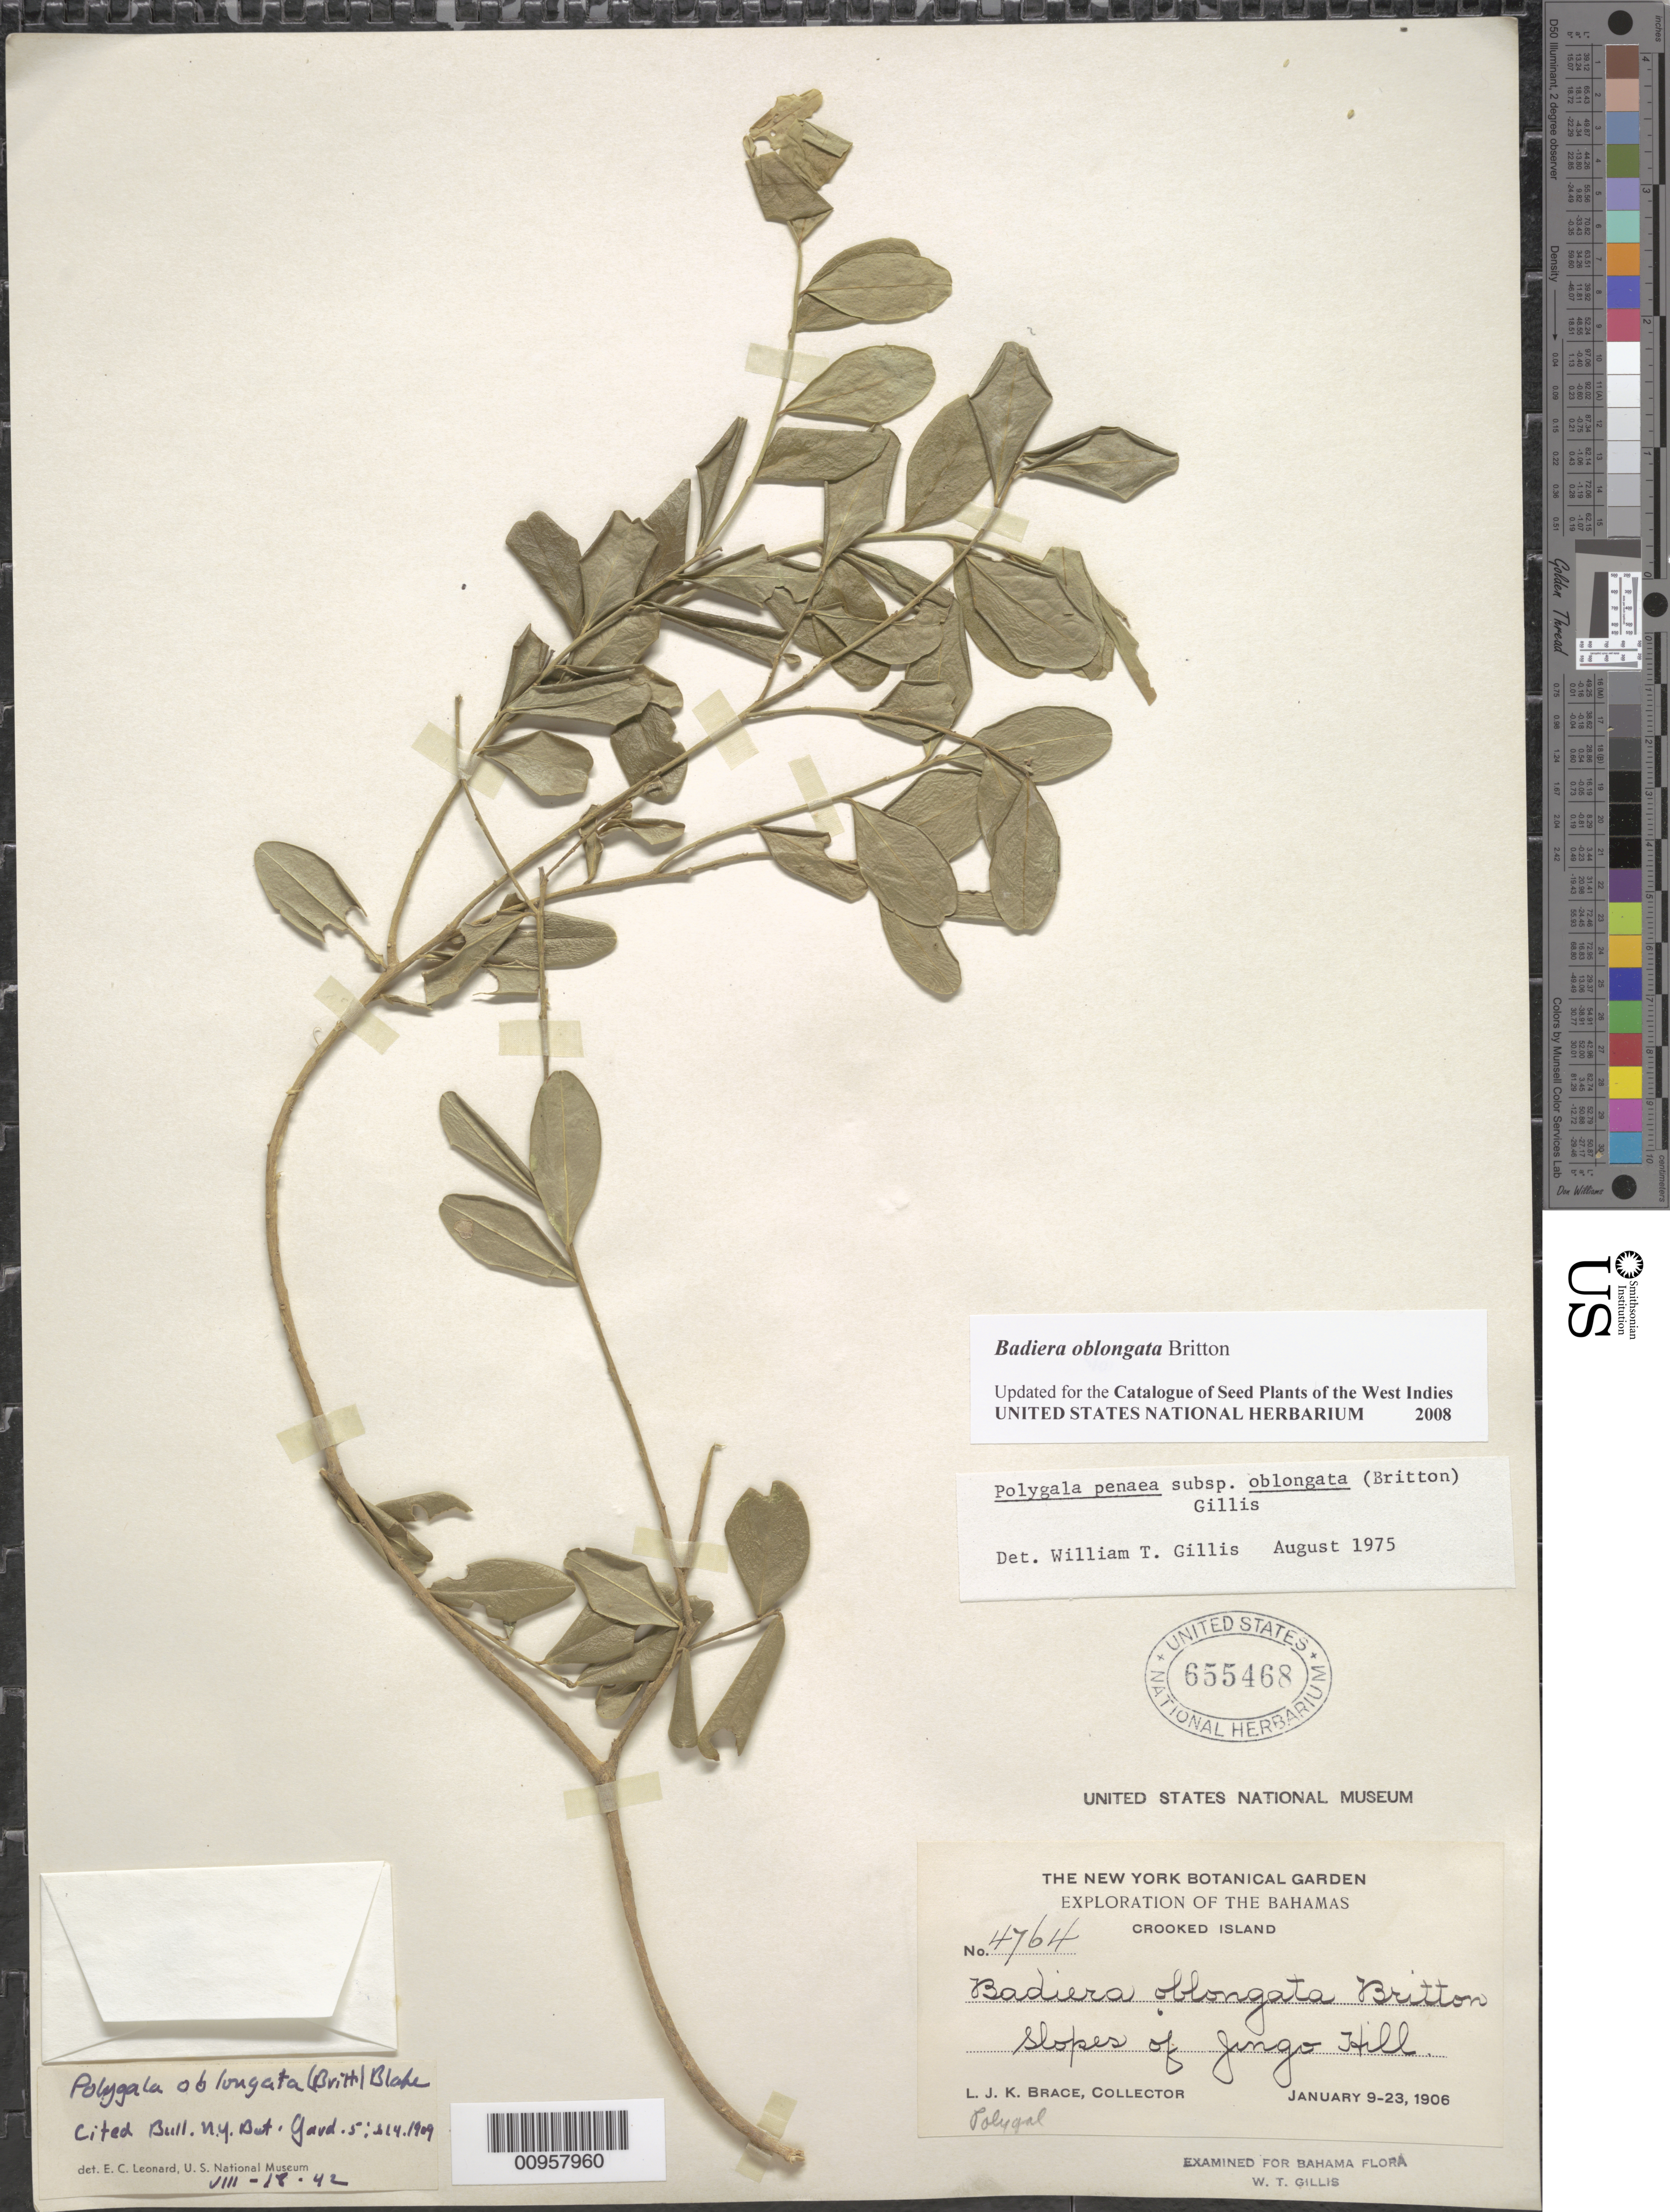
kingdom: Plantae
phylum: Tracheophyta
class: Magnoliopsida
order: Fabales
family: Polygalaceae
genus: Badiera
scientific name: Badiera oblongata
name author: Britton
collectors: L. J. K. Brace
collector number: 4764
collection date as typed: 09 Jan 1906 to 23 Jan 1906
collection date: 1906-01-09/1906-01-23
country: Bahamas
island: Crooked Island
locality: Slope of Jingo Hill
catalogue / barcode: US 655468